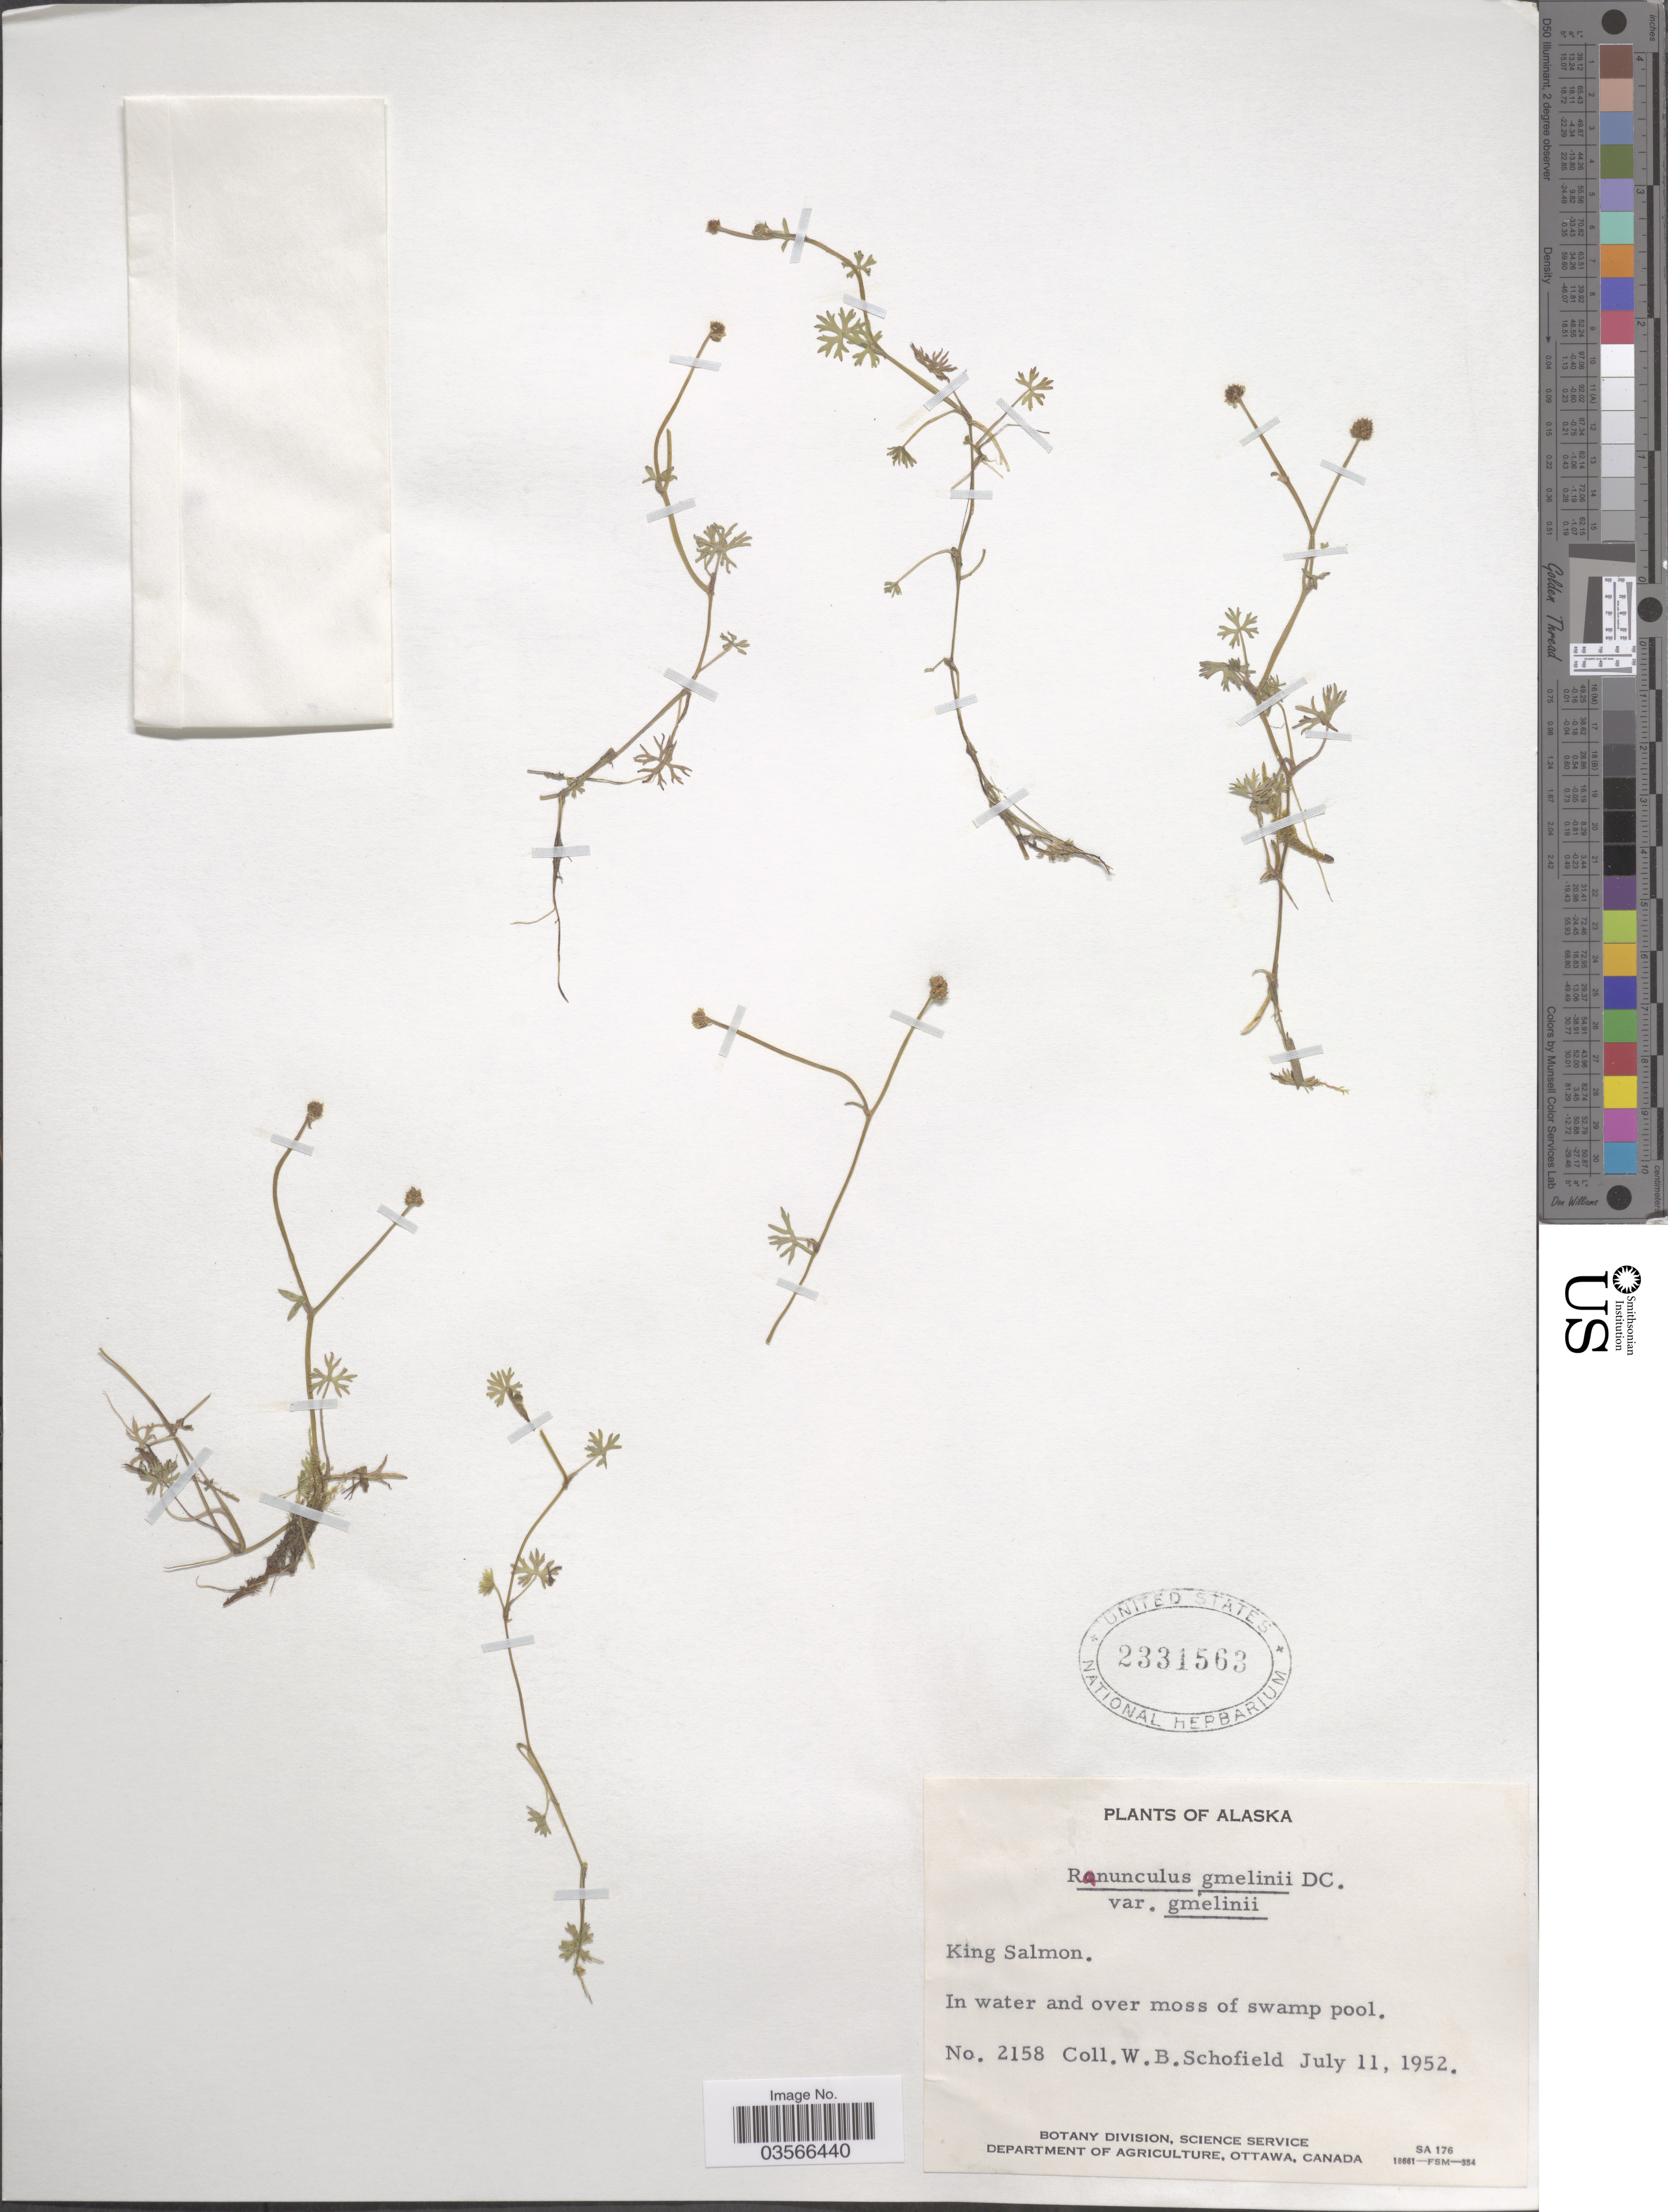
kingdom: Plantae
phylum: Tracheophyta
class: Magnoliopsida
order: Ranunculales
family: Ranunculaceae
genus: Ranunculus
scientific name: Ranunculus gmelinii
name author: DC.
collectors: W. Schofield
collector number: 2158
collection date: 1952-07-11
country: United States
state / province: Alaska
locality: King Salmon. In water and over moss of swamp pool.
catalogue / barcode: US 2331563